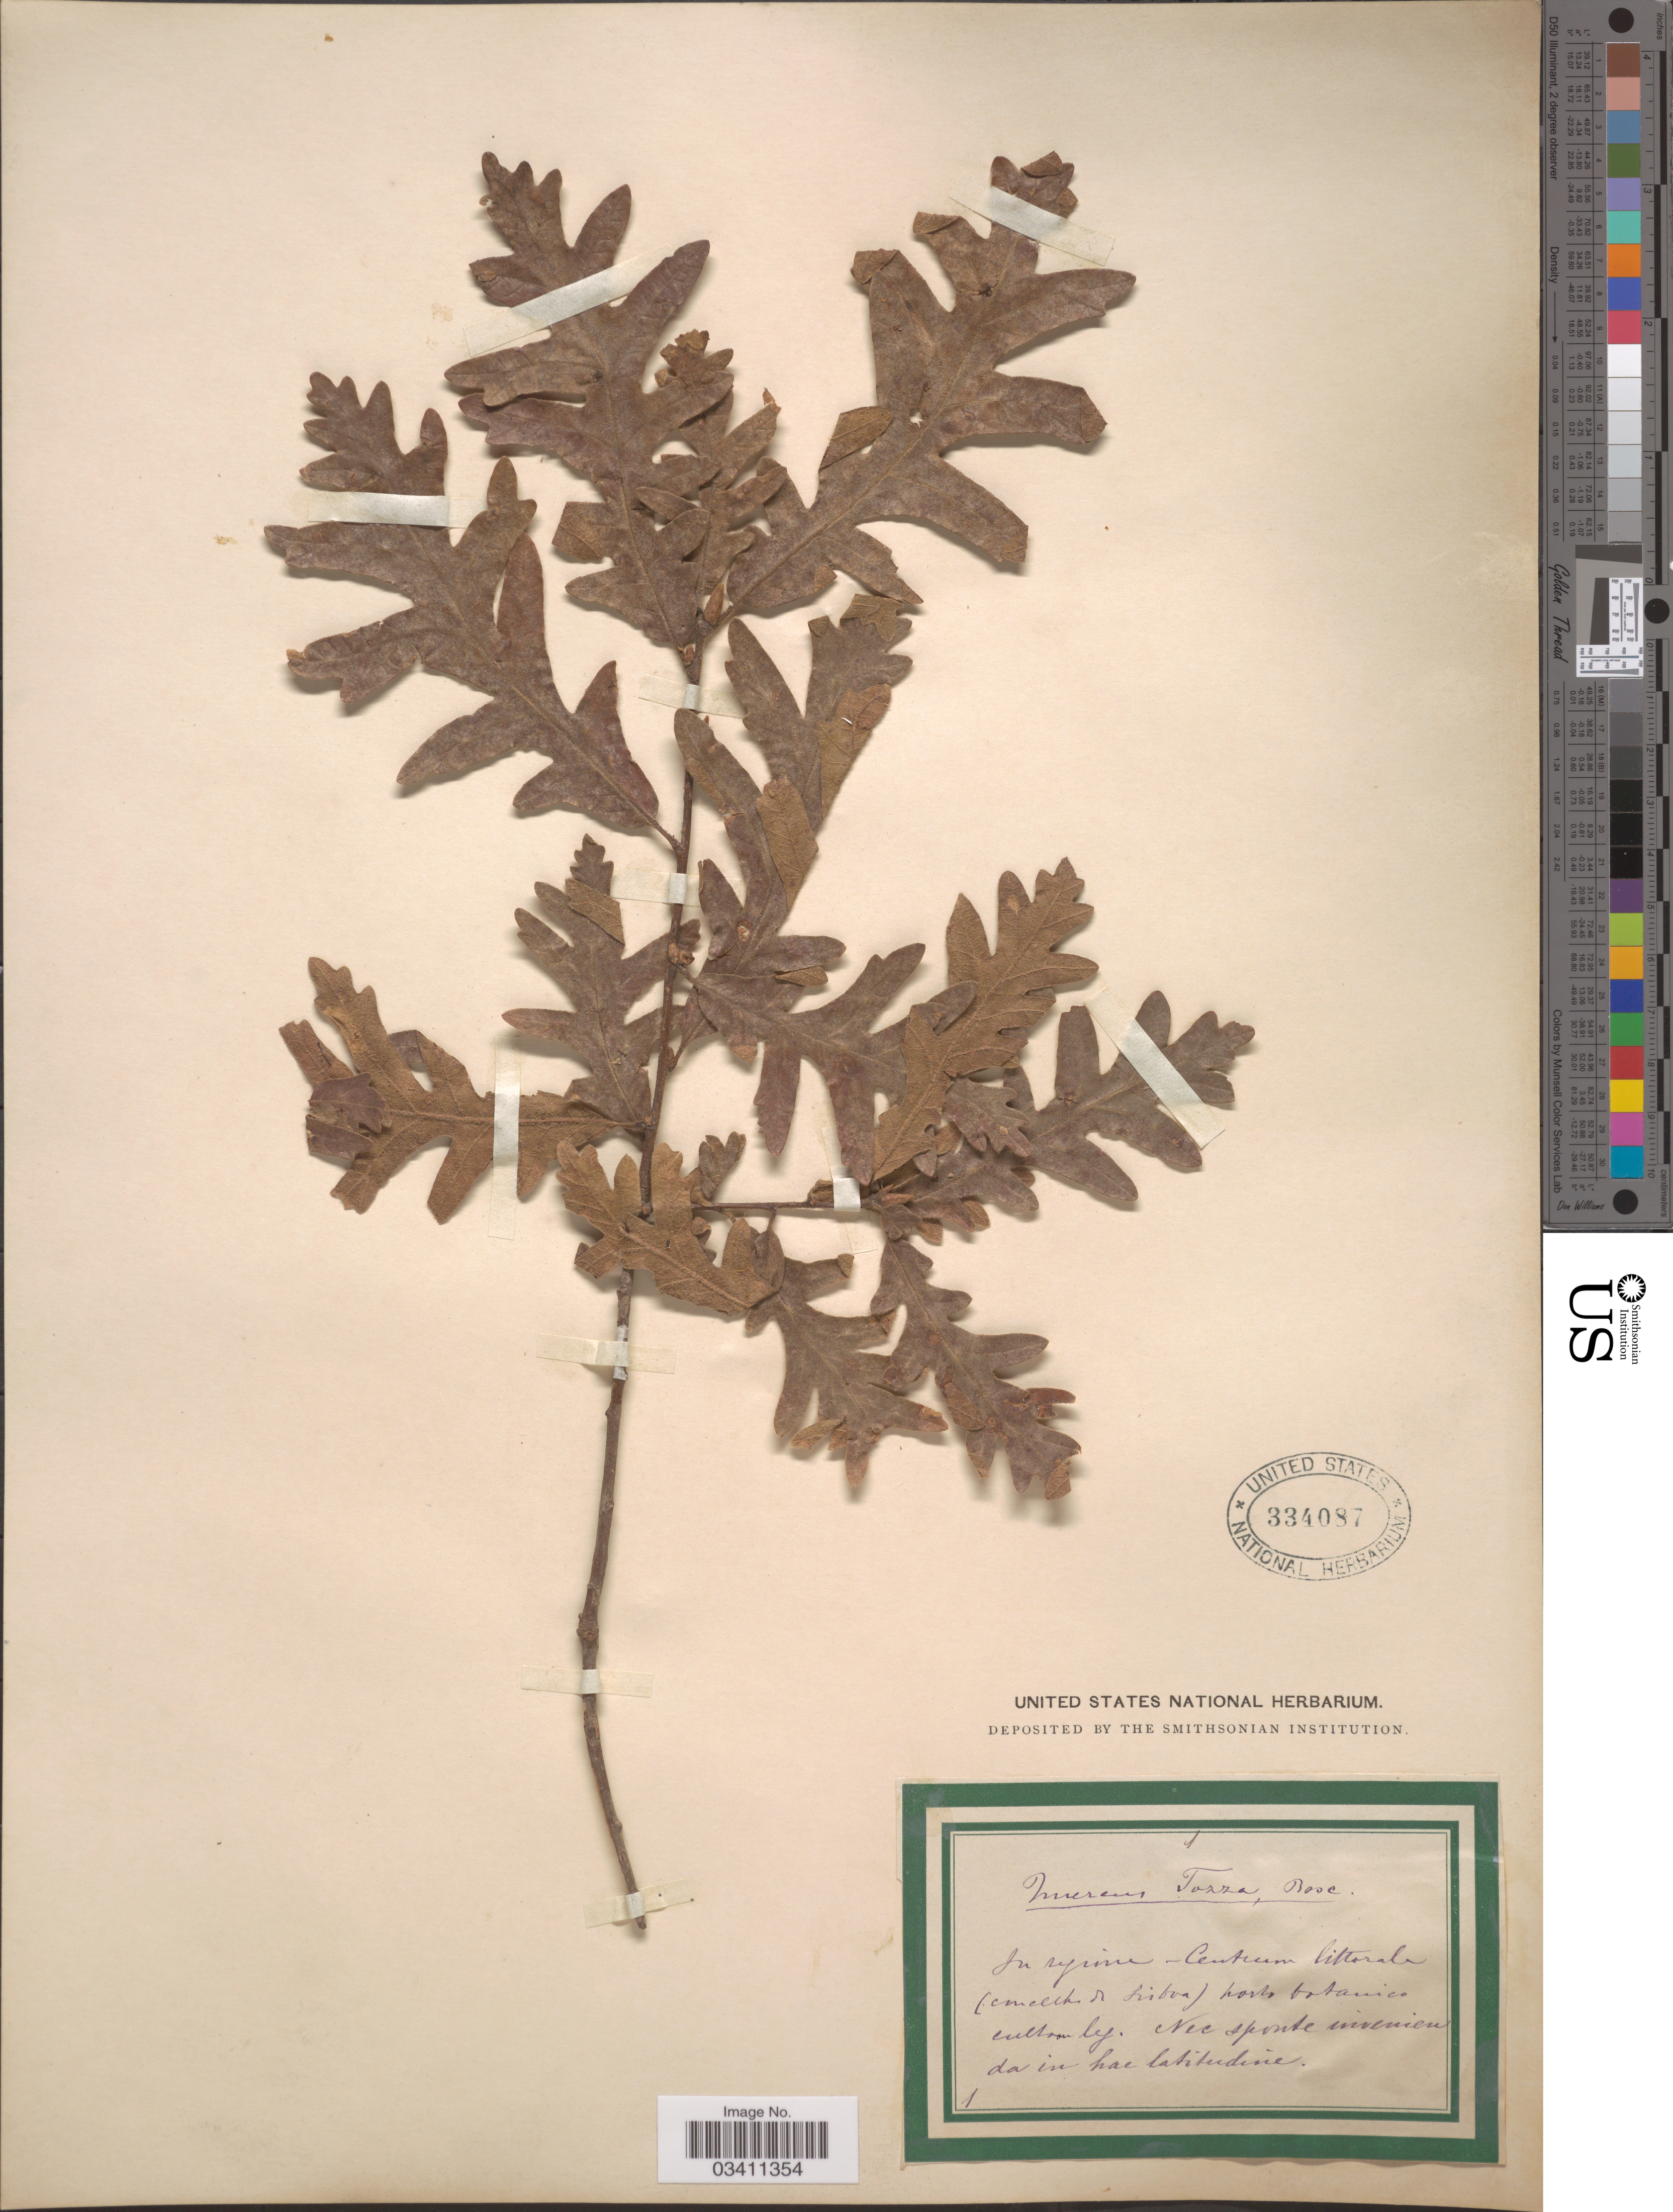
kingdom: Plantae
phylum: Tracheophyta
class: Magnoliopsida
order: Fagales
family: Fagaceae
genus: Quercus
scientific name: Quercus toza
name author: Bastard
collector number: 1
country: Portugal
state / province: Lisboa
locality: In regione -Centrum littorale (cmelkho Lisboa) horto botanico. [interpreted]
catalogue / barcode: US 334087